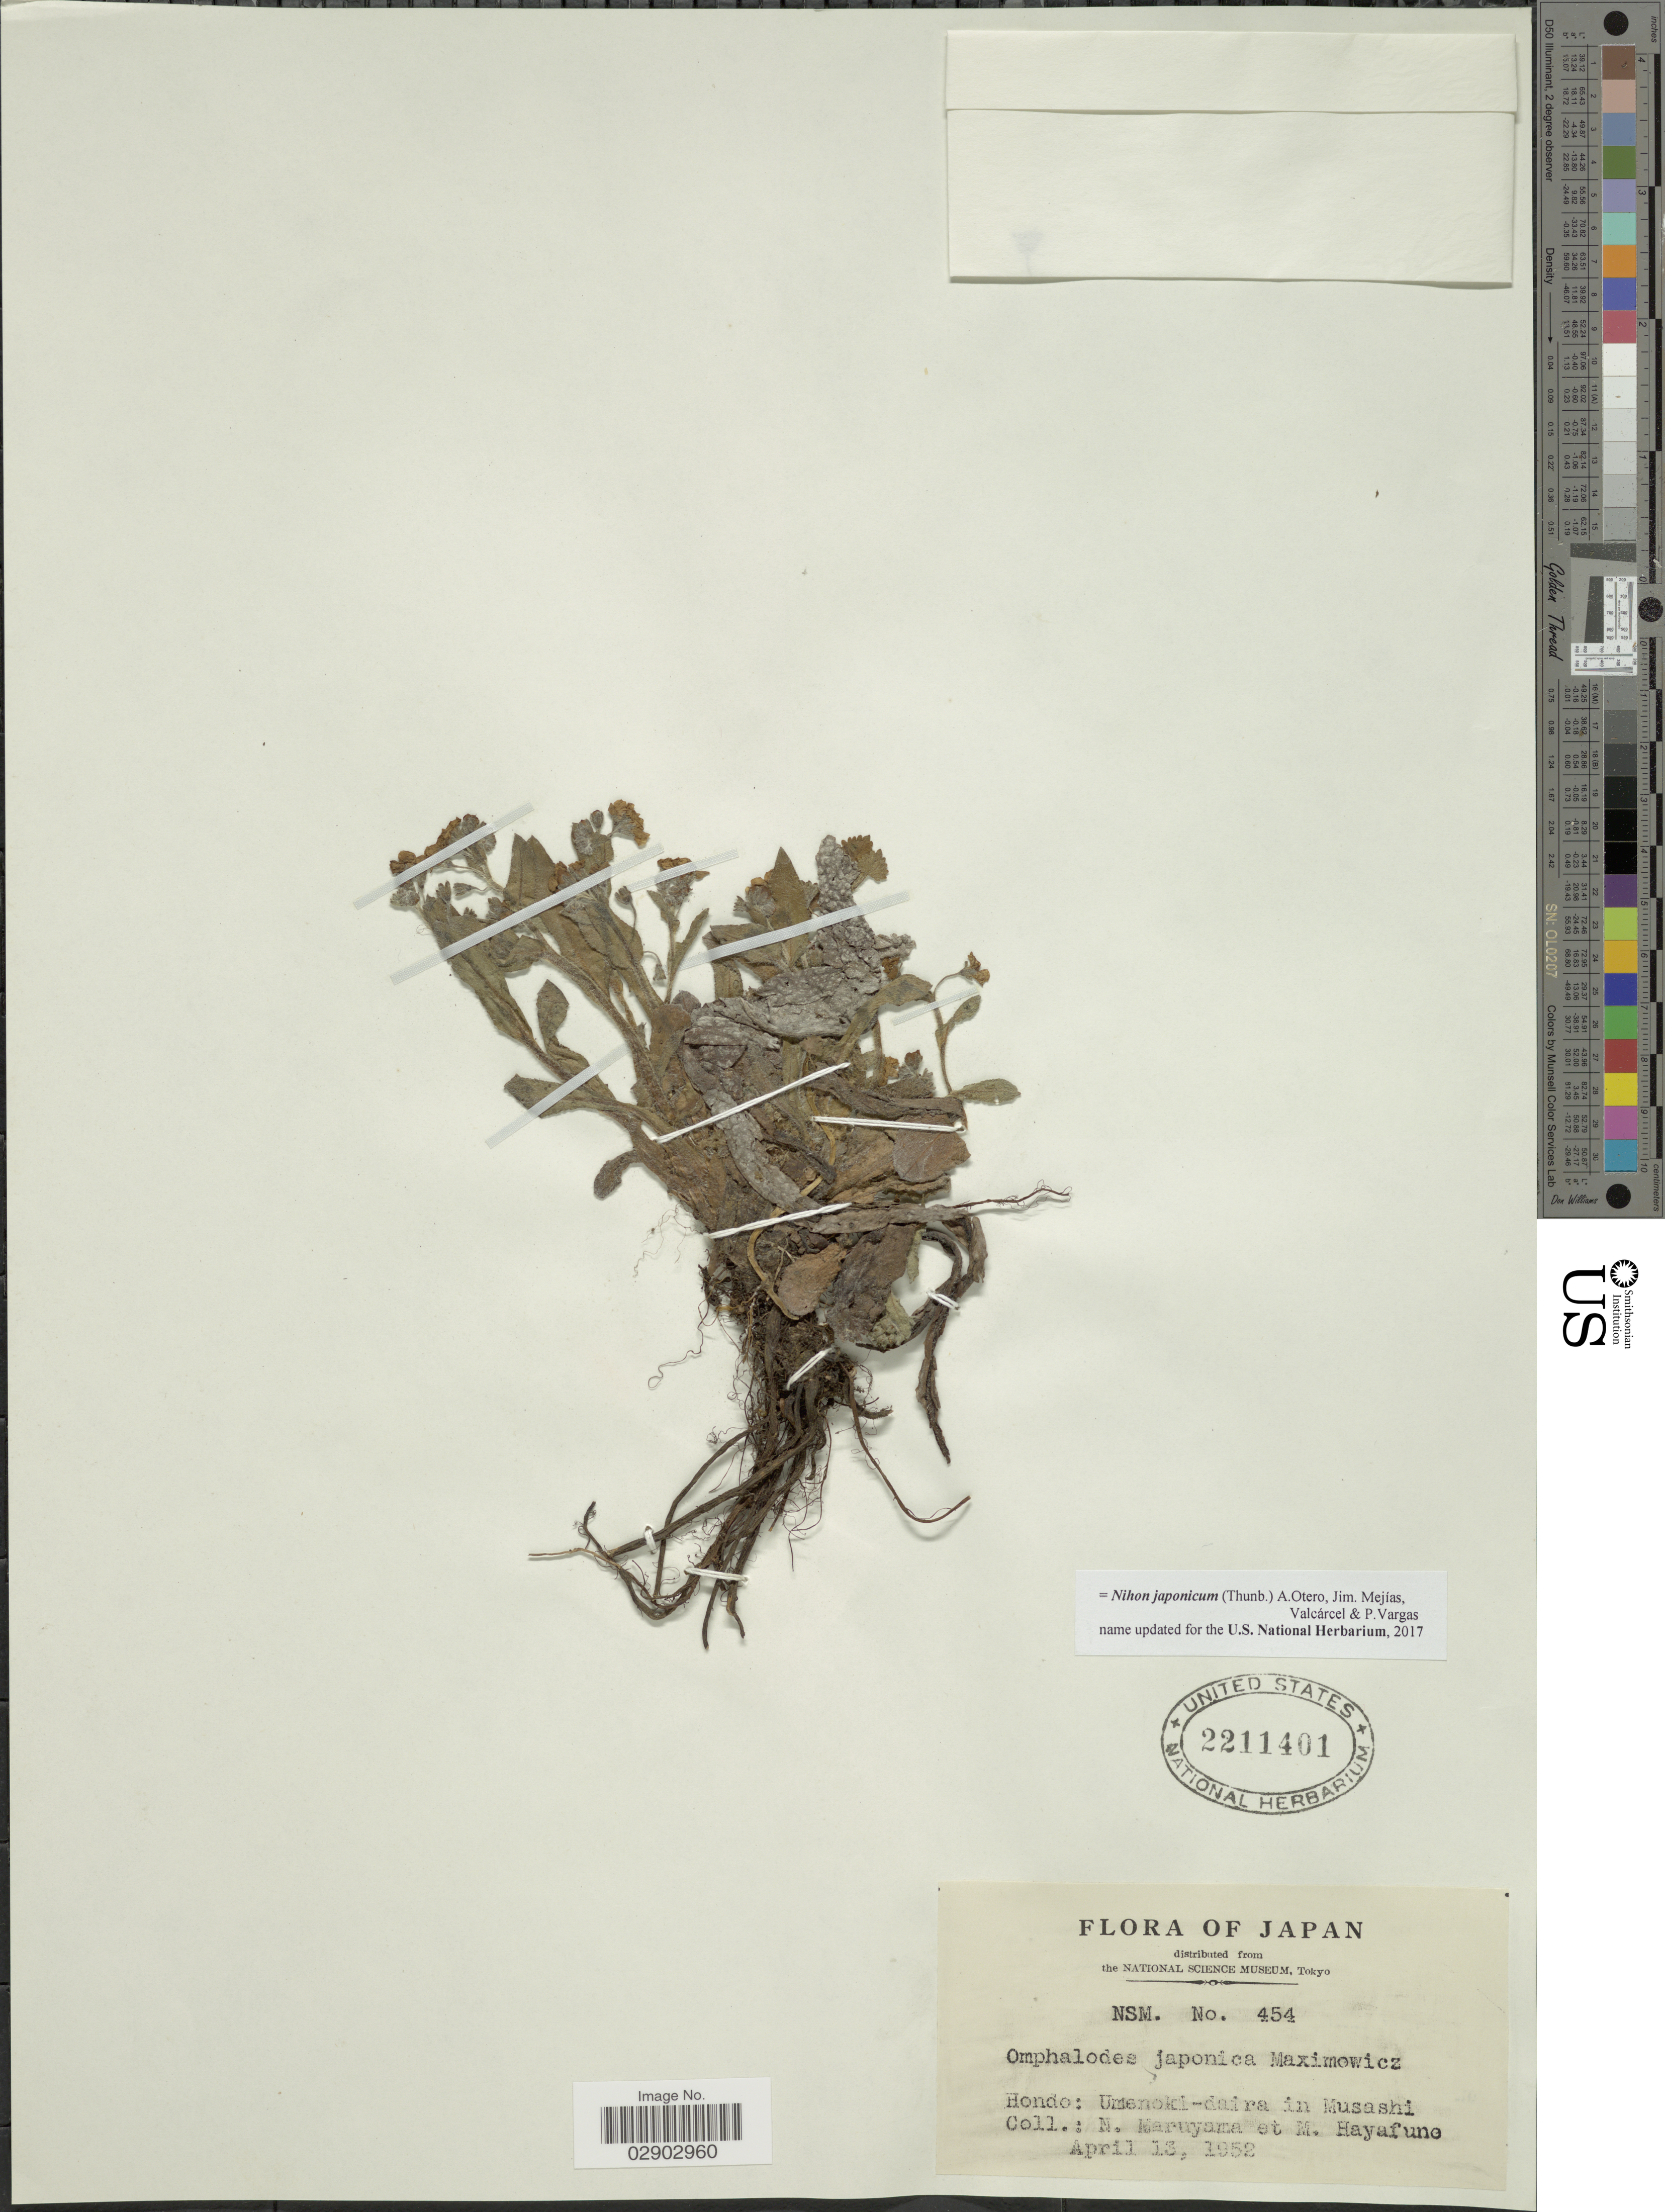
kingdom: Plantae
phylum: Tracheophyta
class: Magnoliopsida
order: Boraginales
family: Boraginaceae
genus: Nihon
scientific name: Nihon japonicum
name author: (Thunb.) A.Otero et al.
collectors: N. Maruyama & M. Hayafune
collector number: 454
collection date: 1952-04-13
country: Japan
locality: Hondo: Umenoki-daira in Musashi.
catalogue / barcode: US 2211401